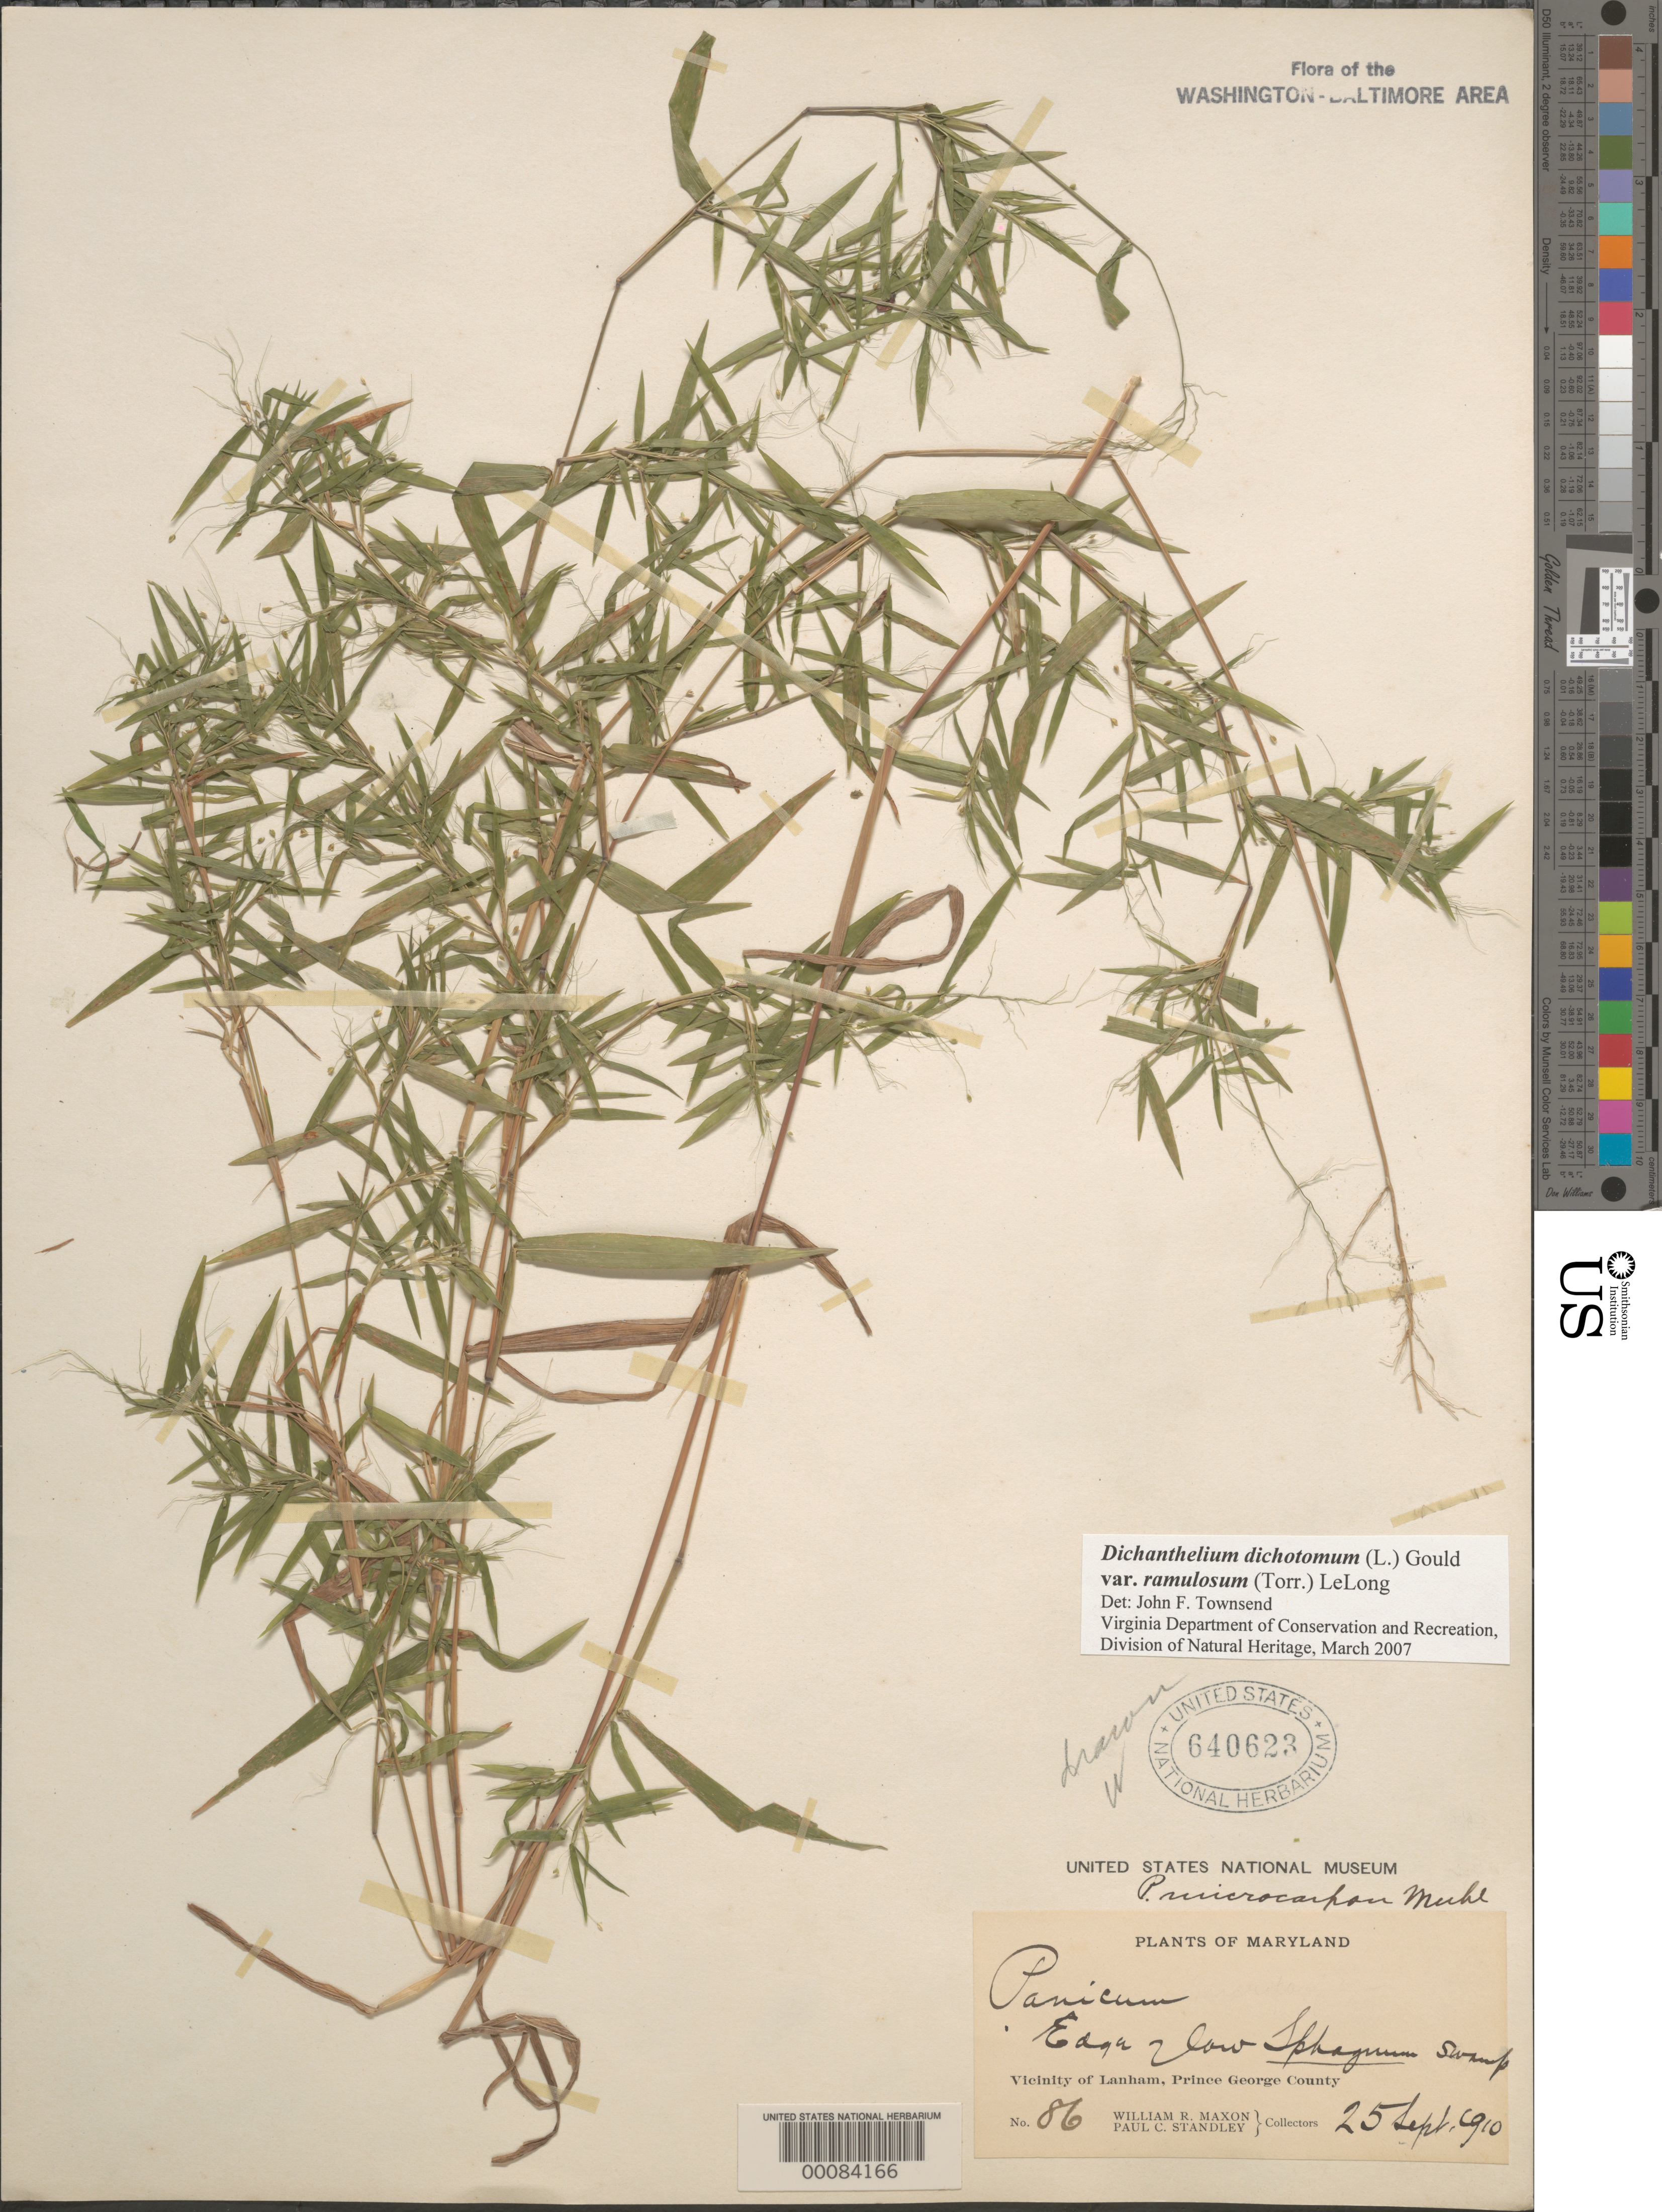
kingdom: Plantae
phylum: Tracheophyta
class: Liliopsida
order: Poales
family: Poaceae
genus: Dichanthelium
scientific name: Dichanthelium dichotomum var. ramulosum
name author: (Torr.) Lelong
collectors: W. R. Maxon & P. C. Standley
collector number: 86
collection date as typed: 25 Sep 1910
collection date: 1910-09-25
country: United States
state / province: Maryland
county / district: Prince George's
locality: Lanham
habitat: Edge of low sphagnum swamp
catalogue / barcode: US 640623